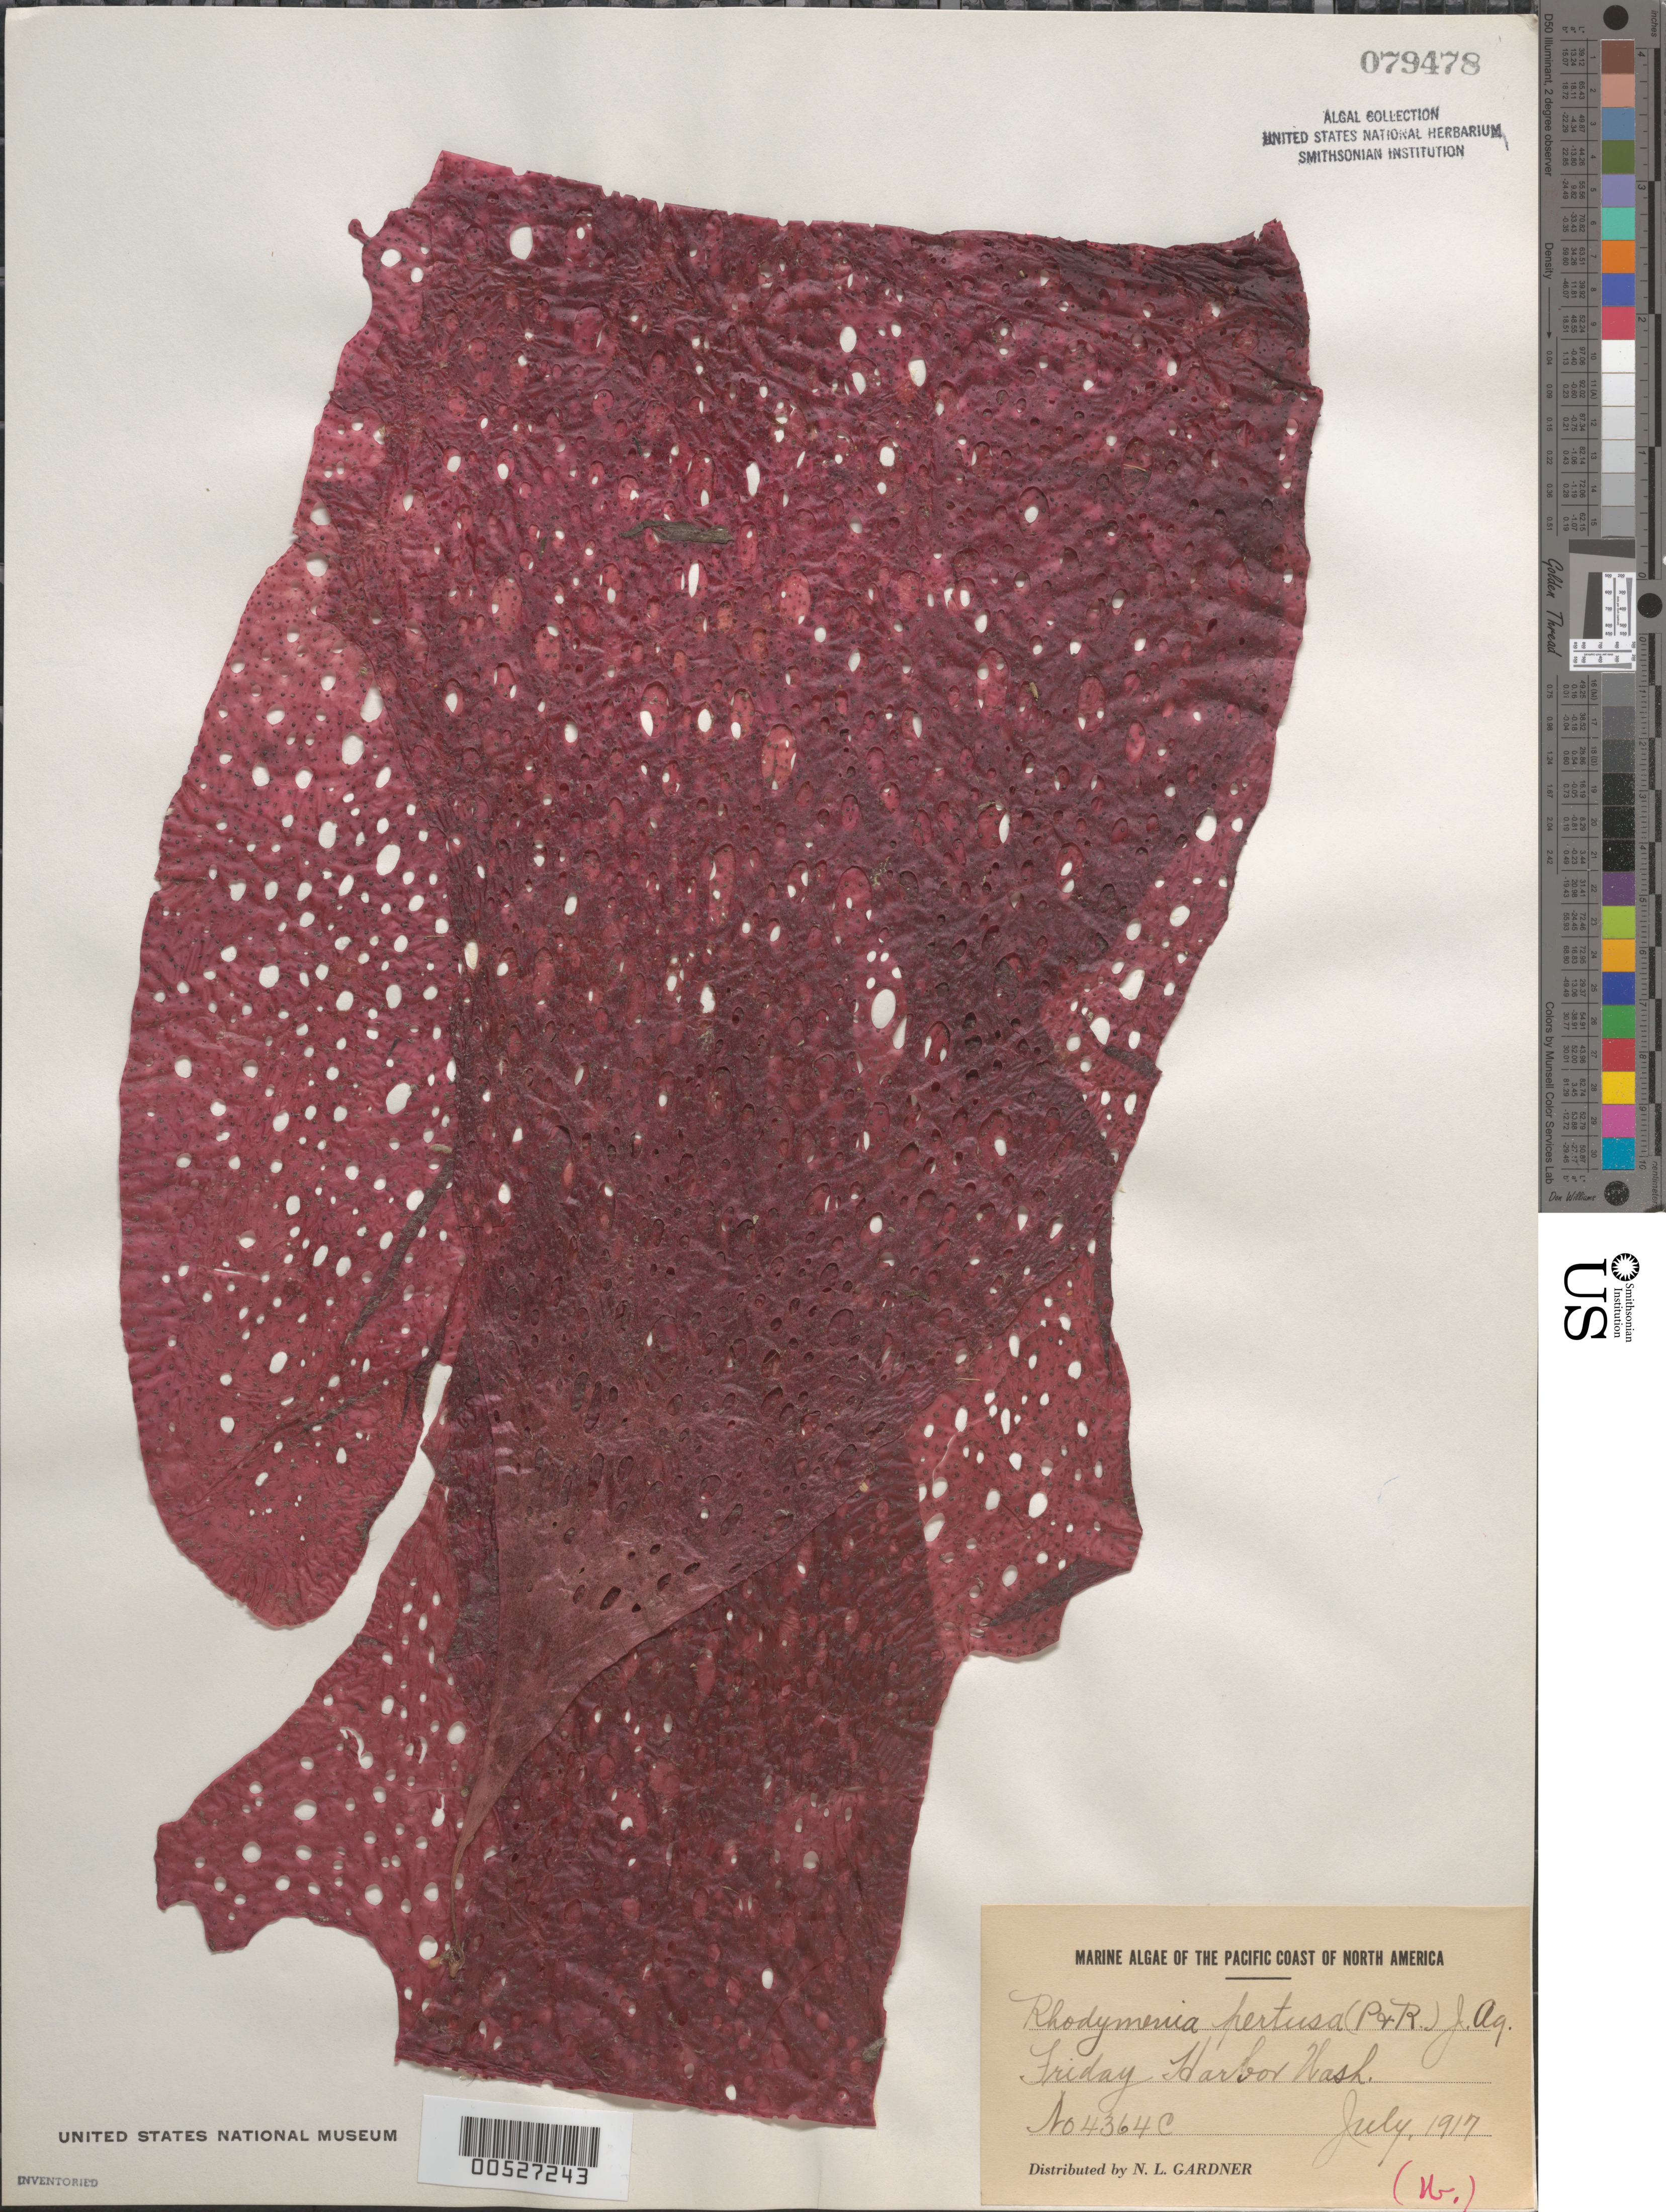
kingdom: Plantae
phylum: Rhodophyta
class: Florideophyceae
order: Rhodymeniales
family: Rhodymeniaceae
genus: Rhodymenia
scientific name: Rhodymenia pertusa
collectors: N. Gardner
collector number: NLG 4364c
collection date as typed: Jul 1917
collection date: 1917-07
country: United States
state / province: Washington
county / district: San Juan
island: San Juan Island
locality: Friday Harbor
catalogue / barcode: US 79478